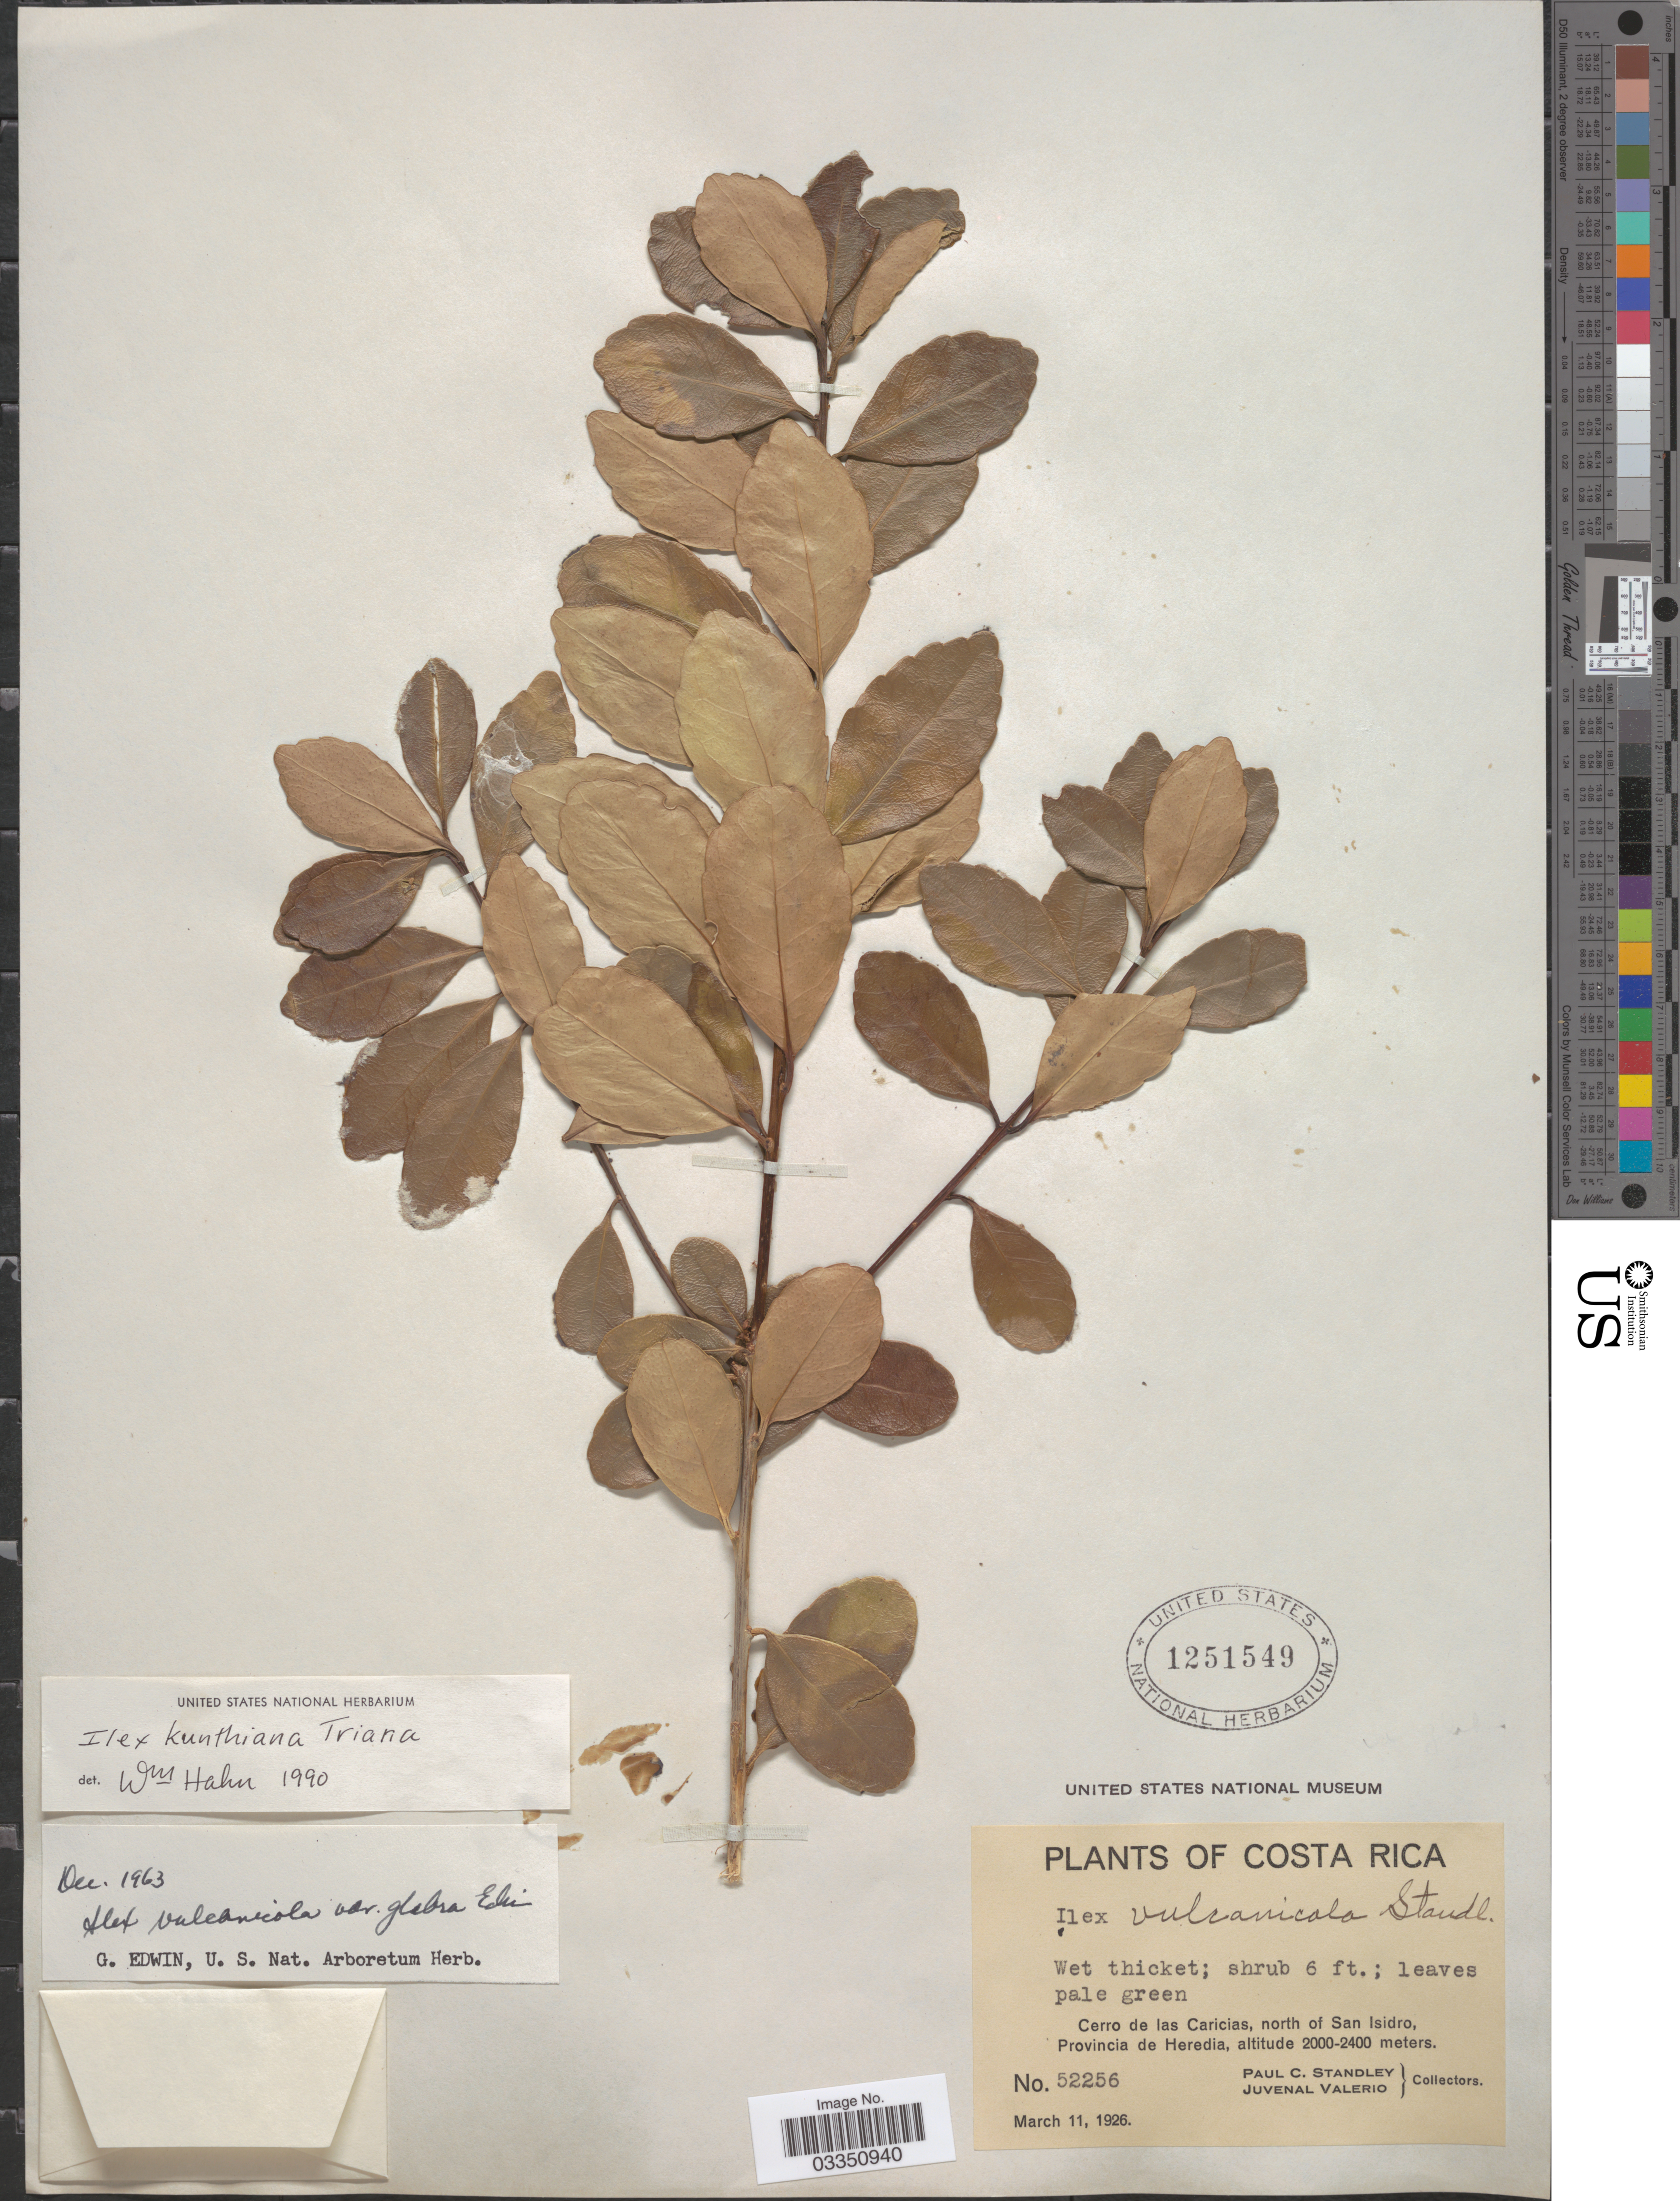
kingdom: Plantae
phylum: Tracheophyta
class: Magnoliopsida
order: Aquifoliales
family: Aquifoliaceae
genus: Ilex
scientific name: Ilex kunthiana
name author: Triana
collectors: P. C. Standley & J. Valerio R.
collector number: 52256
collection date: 1926-03-11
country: Costa Rica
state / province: Heredia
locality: Cerro de las Caricias, north of San Isidro.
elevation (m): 2000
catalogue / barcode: US 1251549